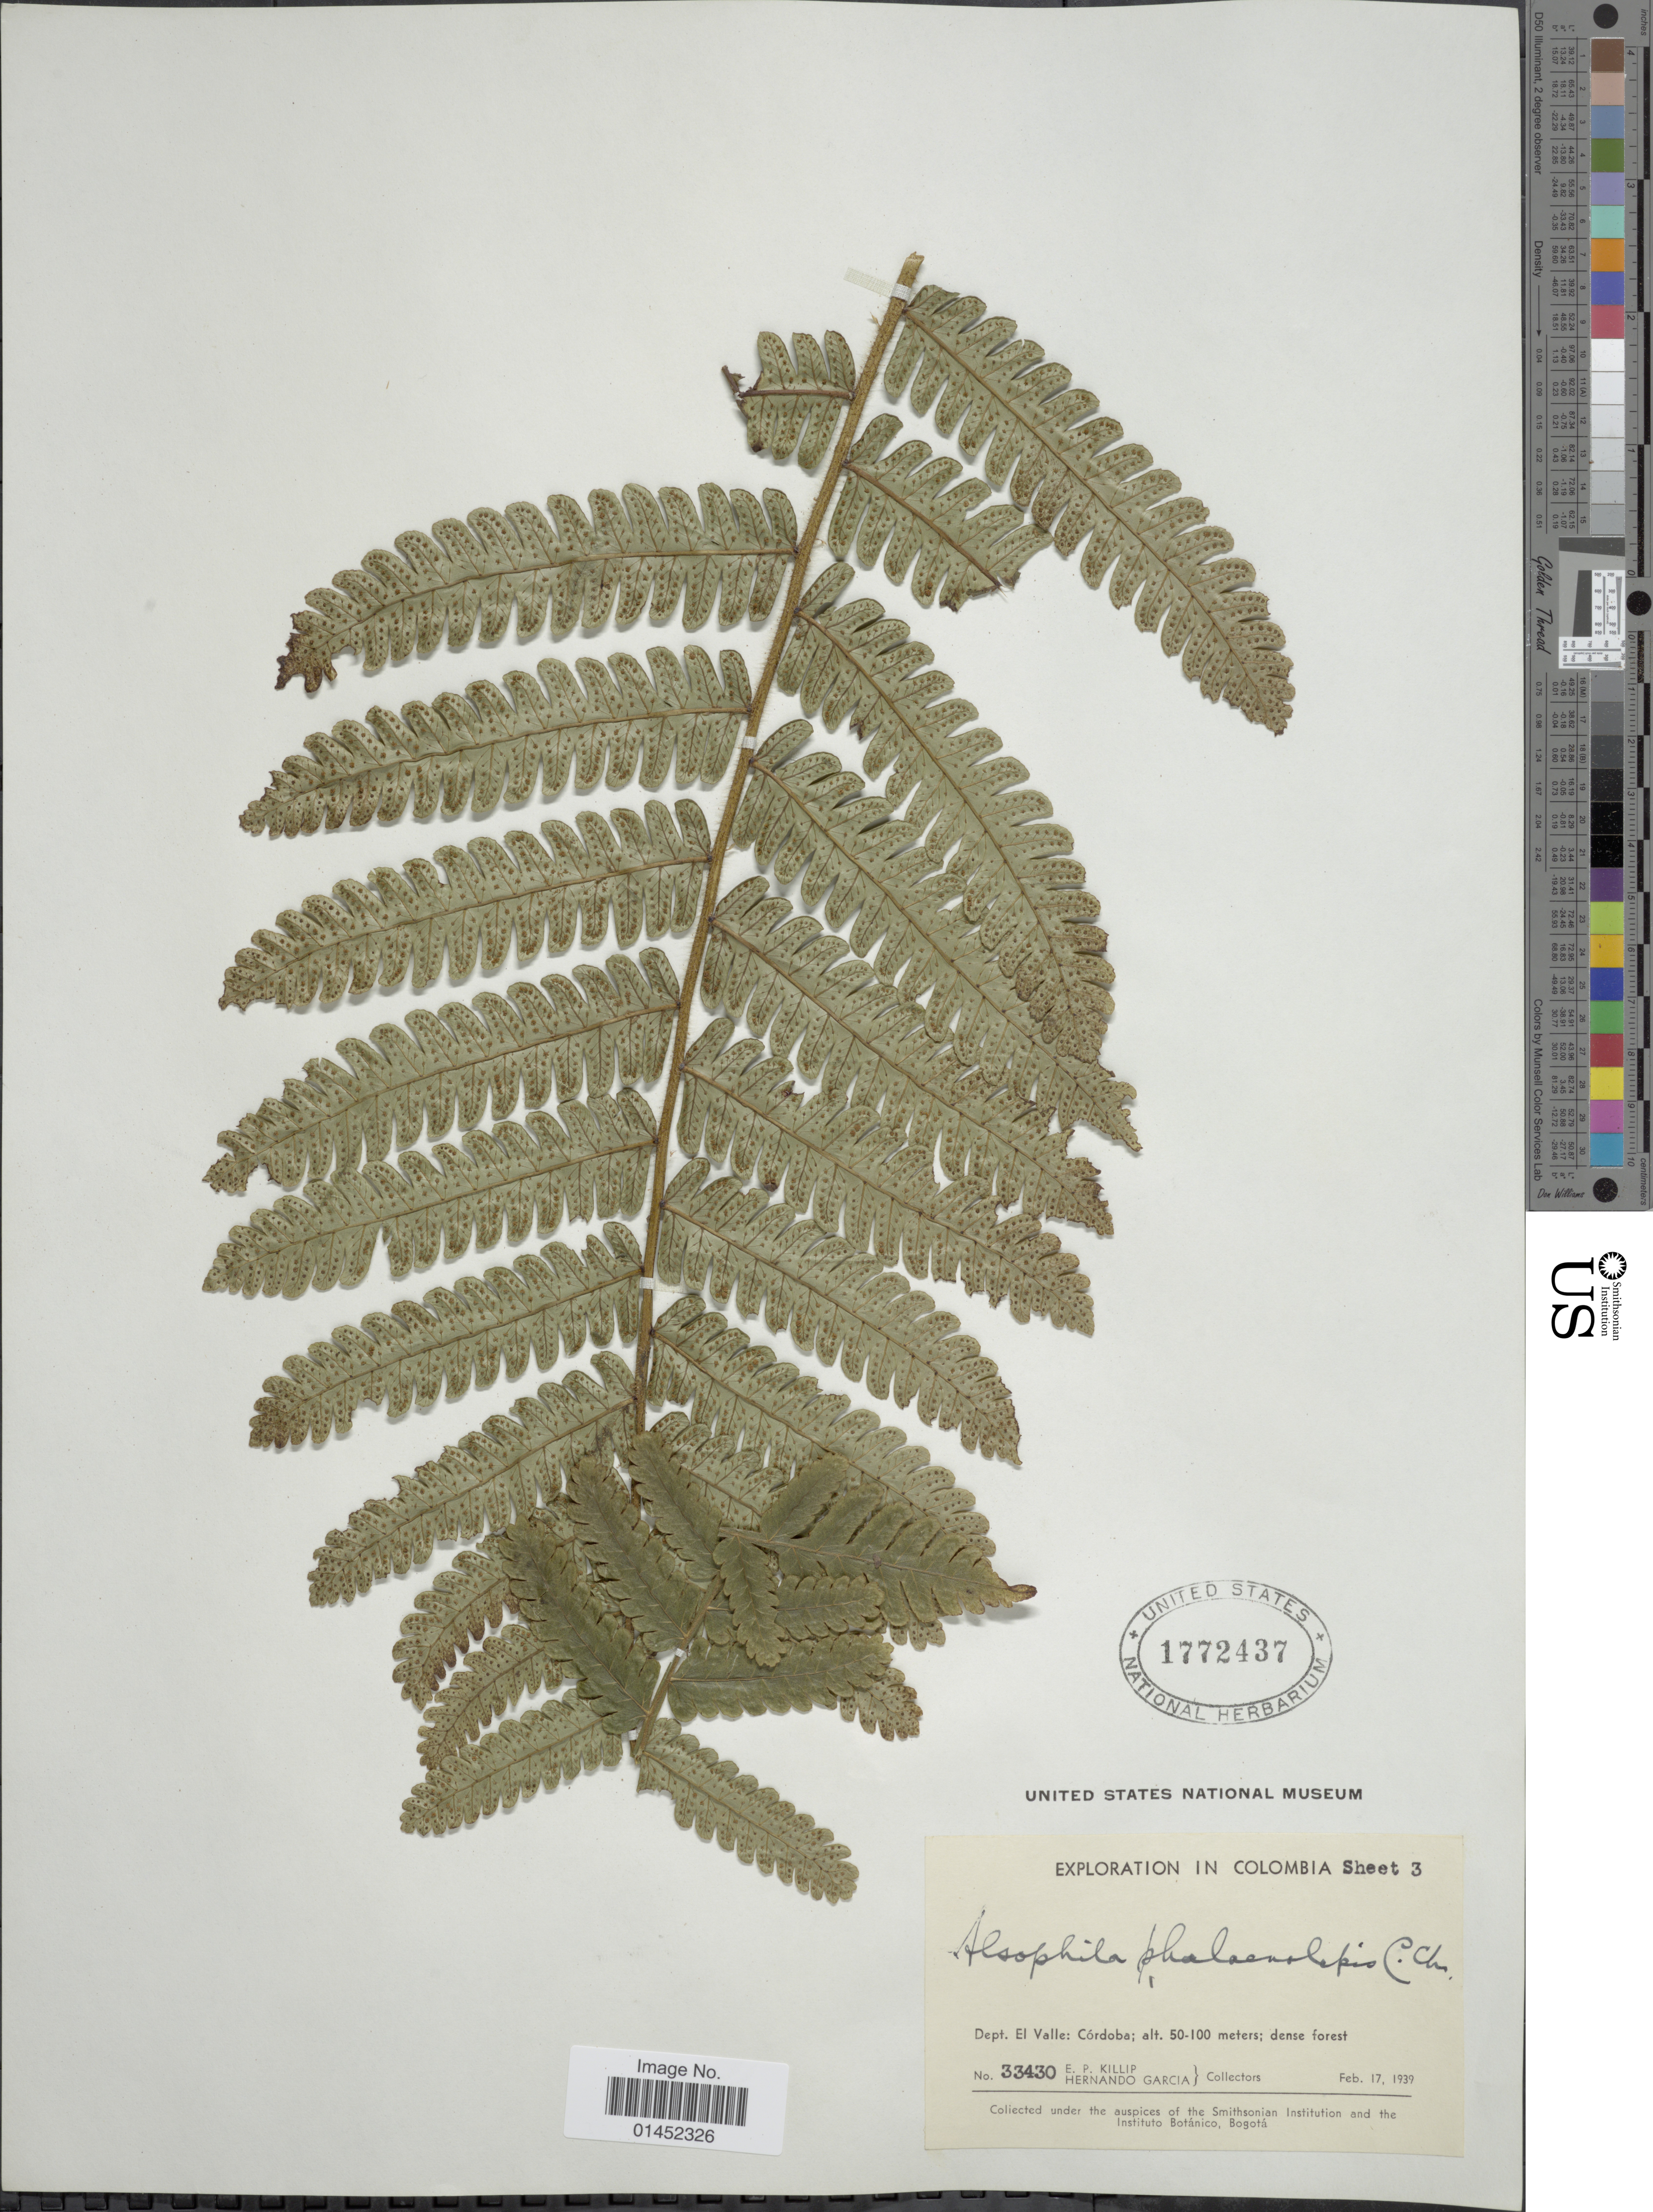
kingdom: Plantae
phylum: Tracheophyta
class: Polypodiopsida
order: Cyatheales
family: Cyatheaceae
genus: Cyathea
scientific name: Cyathea phalaenolepis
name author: (C. Chr.) Domin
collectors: E. P. Killip & H. Garcia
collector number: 33430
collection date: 1939-02-17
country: Colombia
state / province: Valle del Cauca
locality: Dept. El Valle: Cóordoba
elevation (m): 50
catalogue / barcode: US 1772437